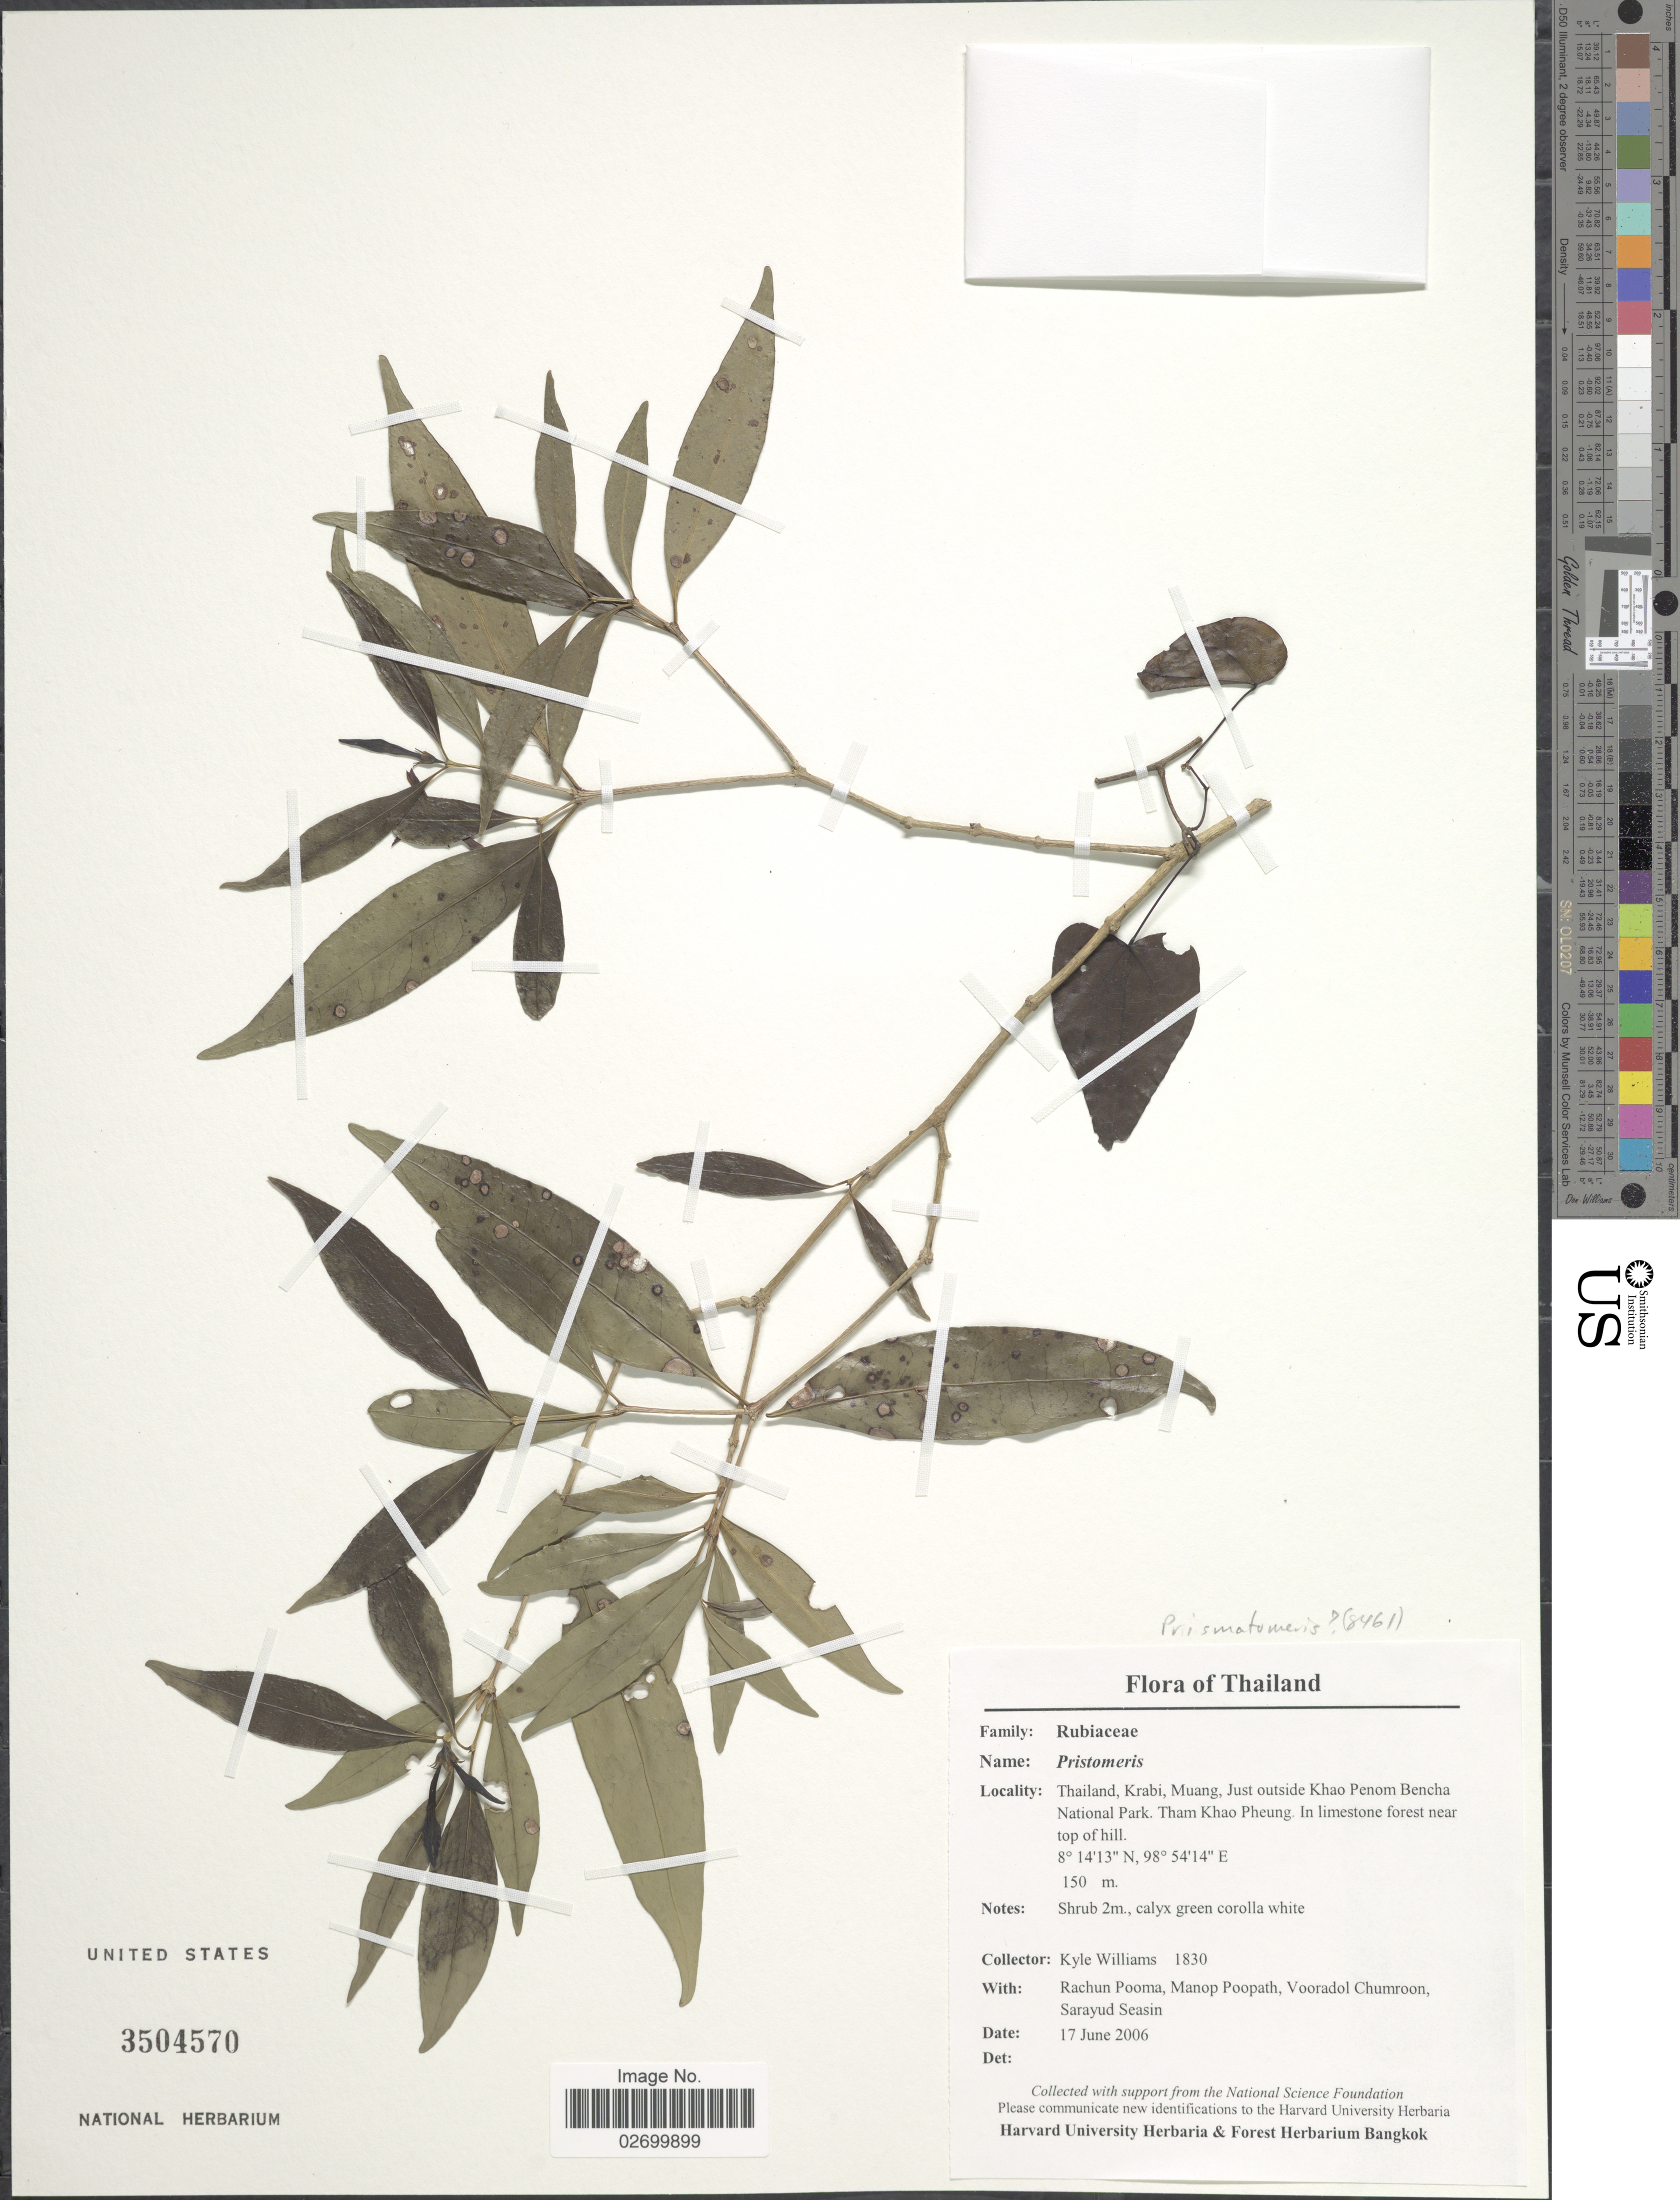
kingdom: Plantae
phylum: Tracheophyta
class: Magnoliopsida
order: Gentianales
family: Rubiaceae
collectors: K. J. Williams, R. Pooma, M. Poopath, V. Chumroon & S. Seasin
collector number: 1830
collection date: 2006-06-17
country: Thailand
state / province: Krabi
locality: Muang, Just outside Khao Penom Bencha national Park, Tham Khao Pheung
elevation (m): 150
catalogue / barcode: US 3504570